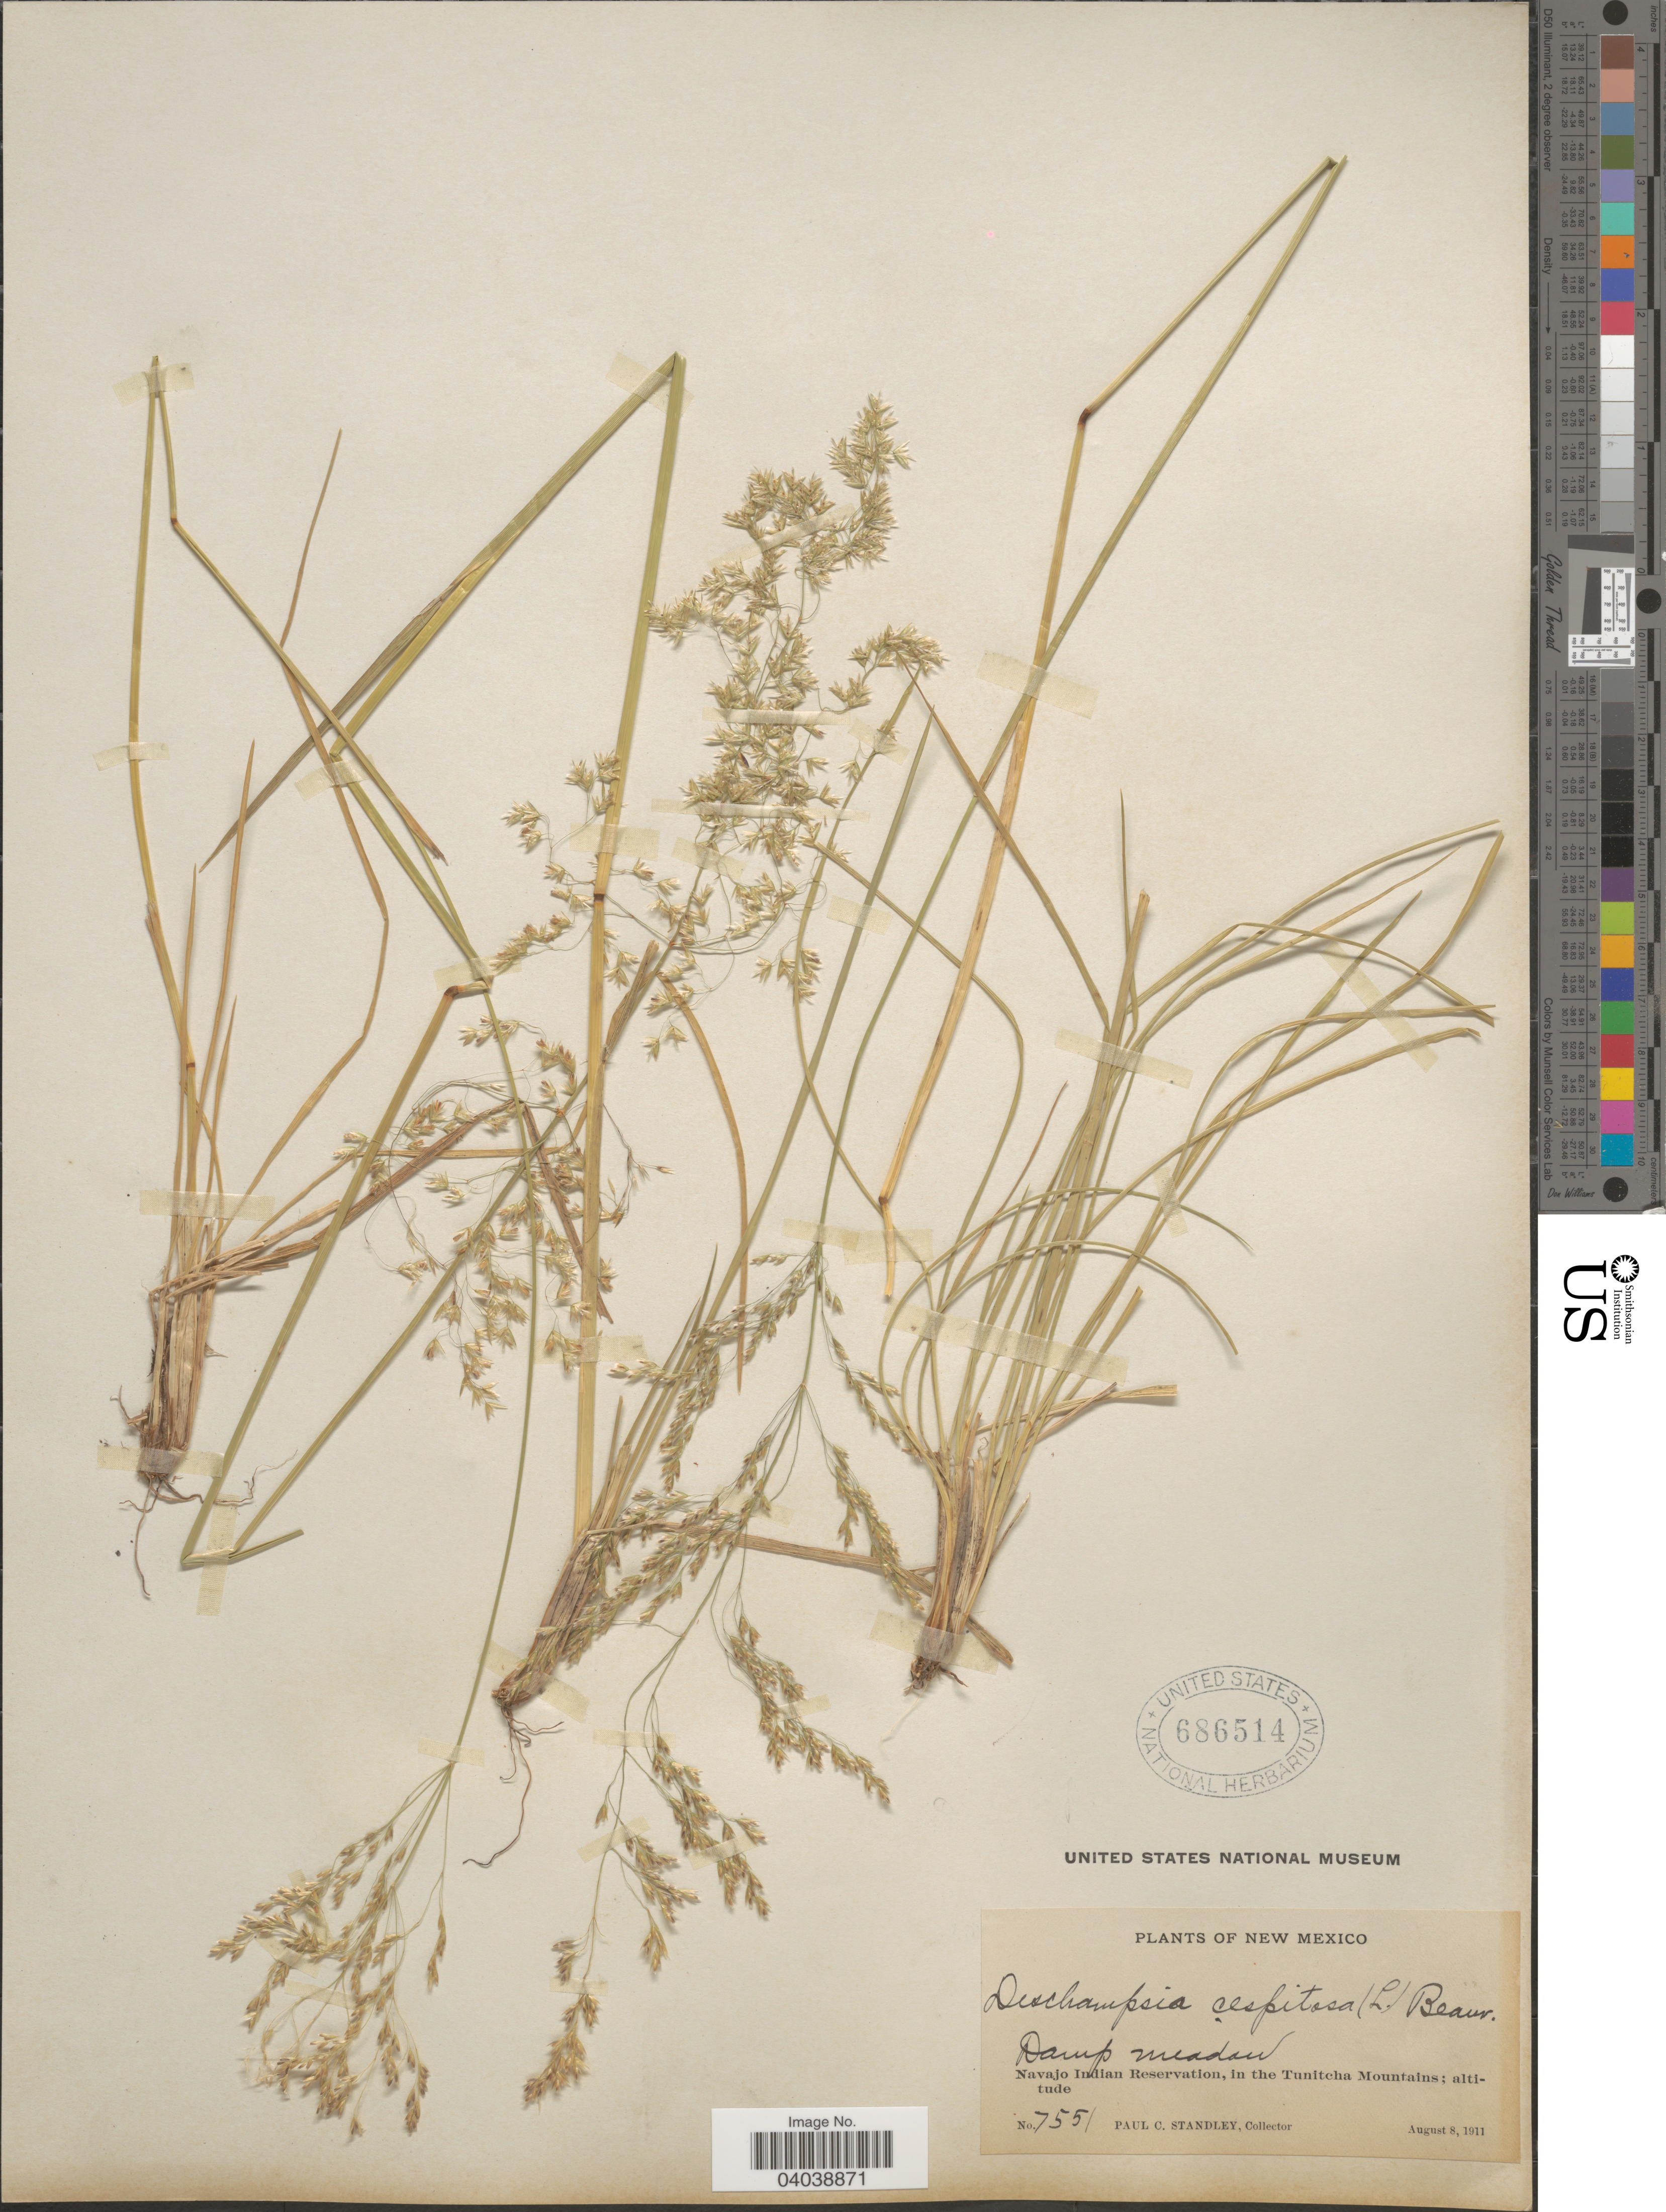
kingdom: Plantae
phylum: Tracheophyta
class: Liliopsida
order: Poales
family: Poaceae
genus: Deschampsia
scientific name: Deschampsia cespitosa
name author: (L.) P. Beauv.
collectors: P. C. Standley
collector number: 7551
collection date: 1911-08-08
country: United States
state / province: New Mexico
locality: Damp meadow. Navajo Indian Reservation, in the Tunitcha Mountains.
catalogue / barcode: US 686514